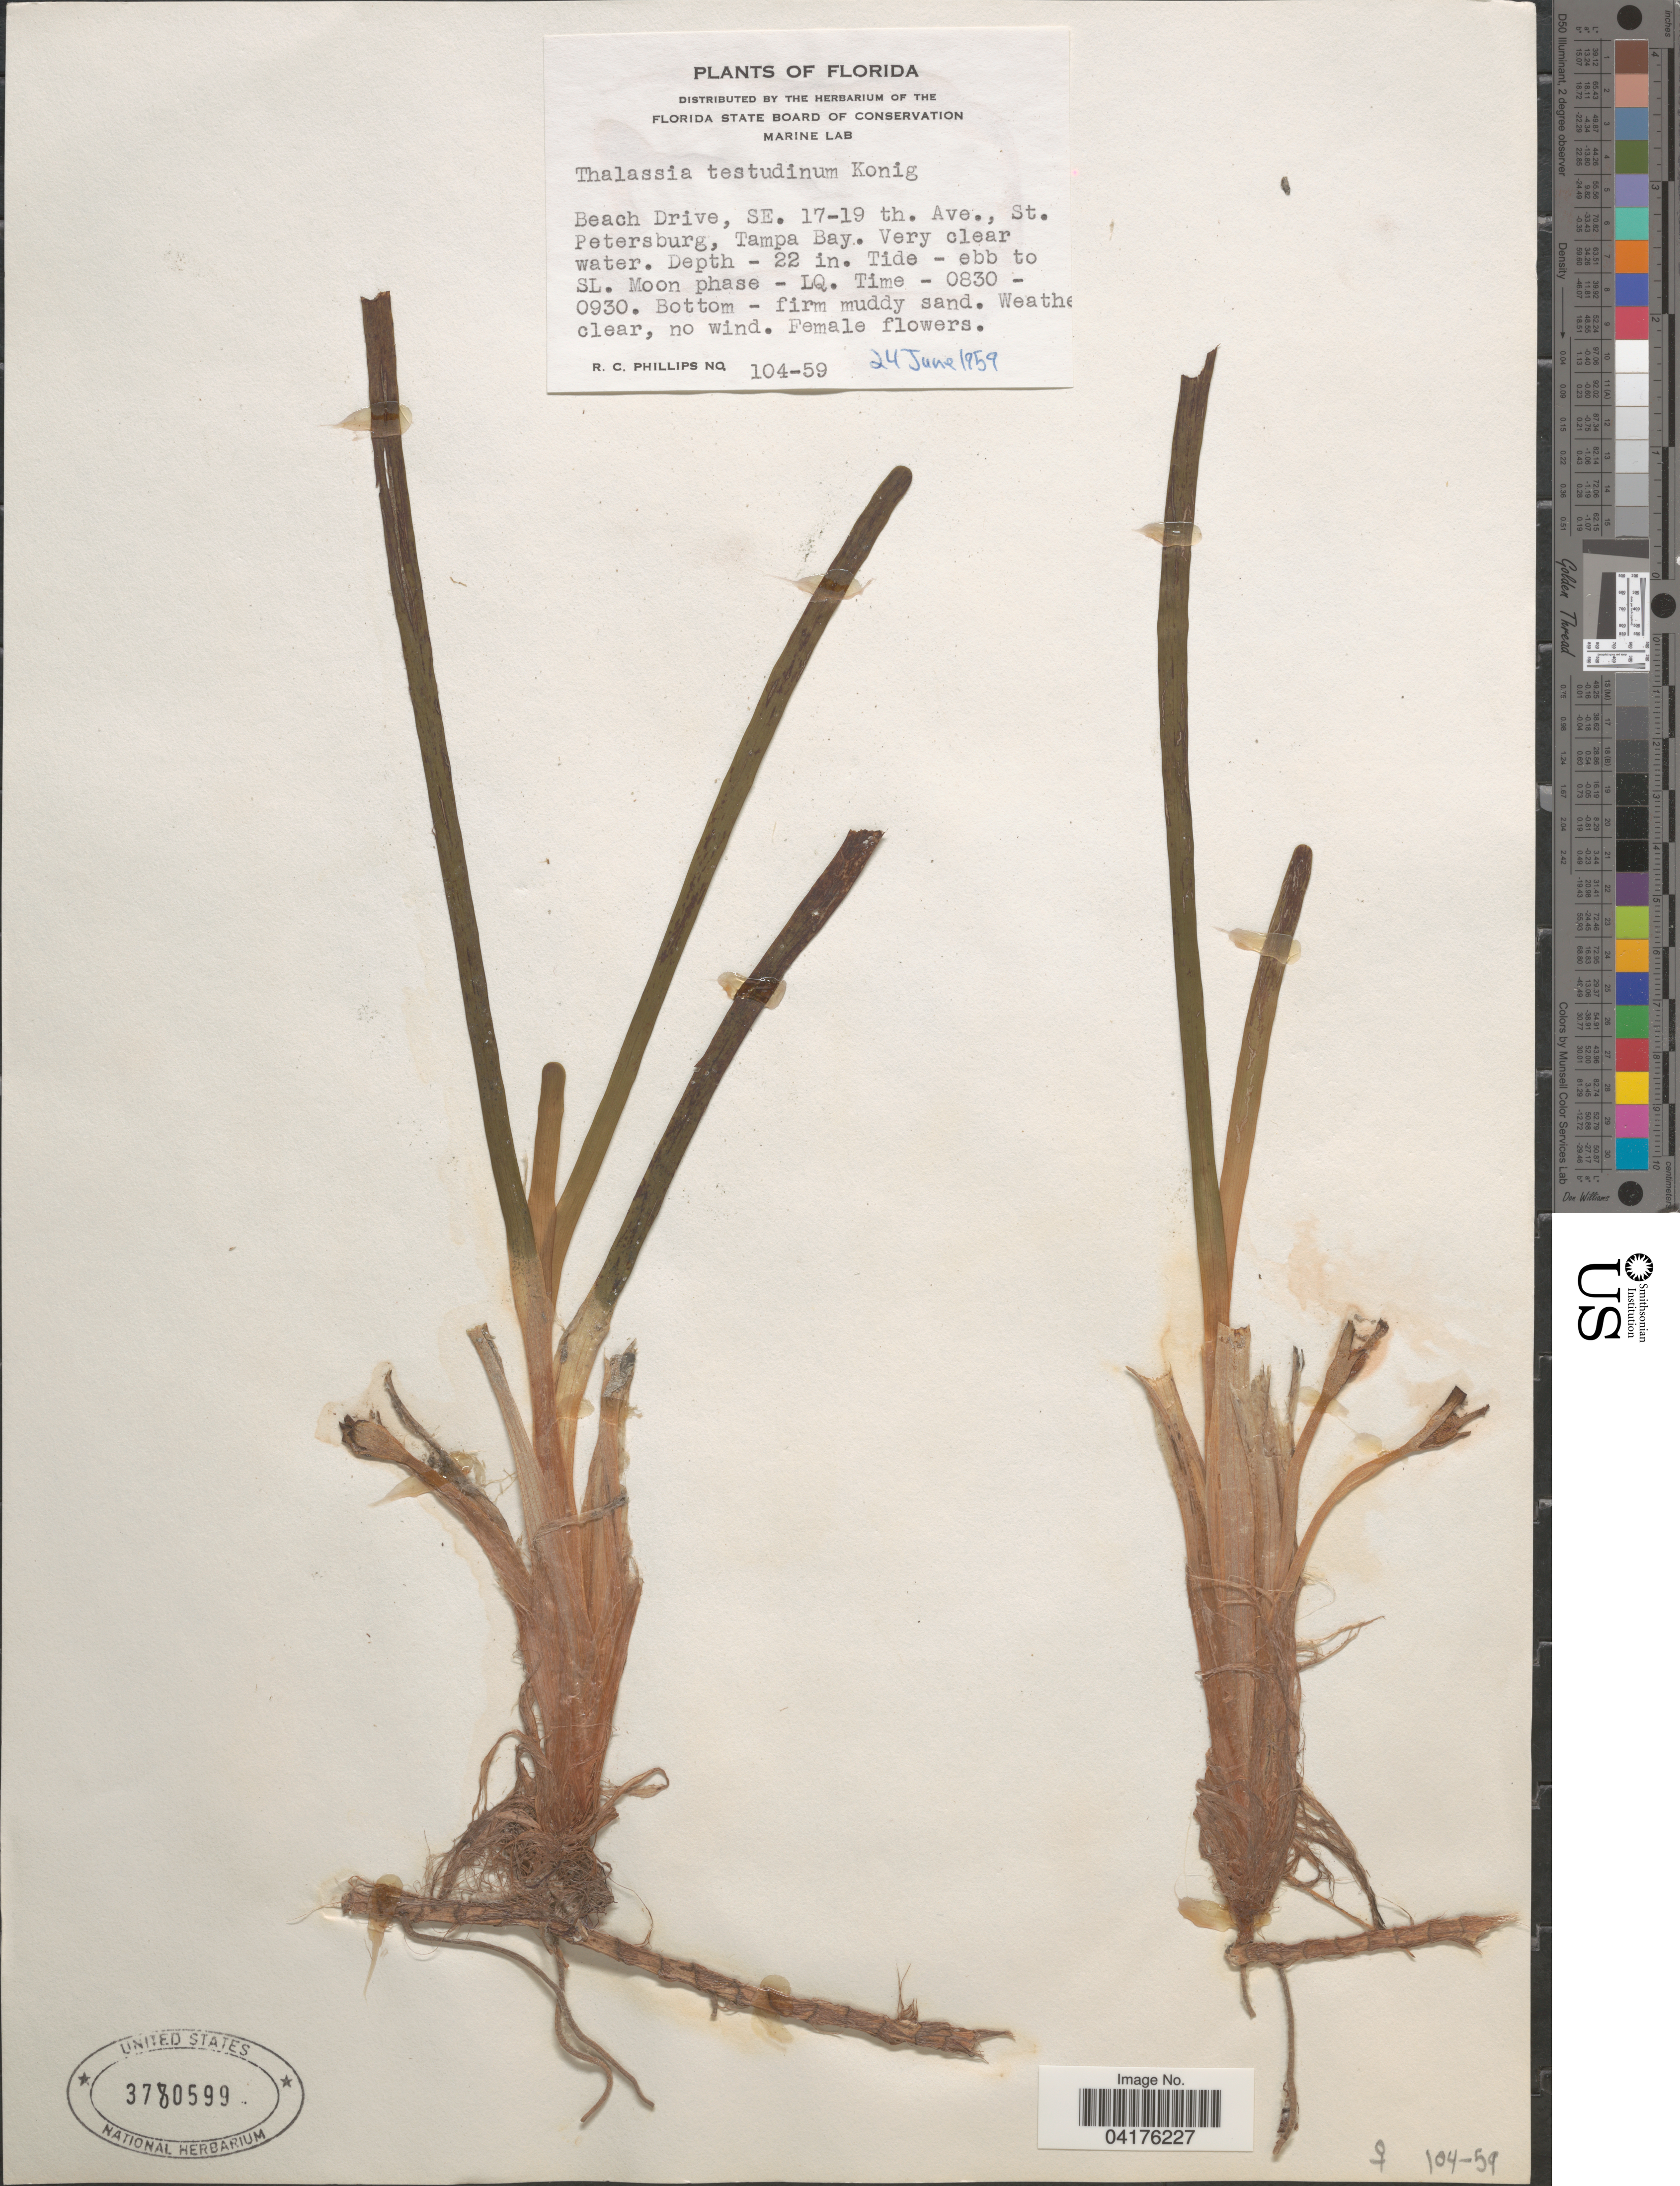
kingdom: Plantae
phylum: Tracheophyta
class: Liliopsida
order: Alismatales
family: Hydrocharitaceae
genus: Thalassia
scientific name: Thalassia testudinum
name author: Banks & Sol. ex K.D. Koenig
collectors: R. C. Phillips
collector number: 104-59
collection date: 1959-06-24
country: United States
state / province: Florida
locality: Beach Drive, SE. 17-19 th. Ave., St. Petersburg, Tampa Bay.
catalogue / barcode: US 3780599